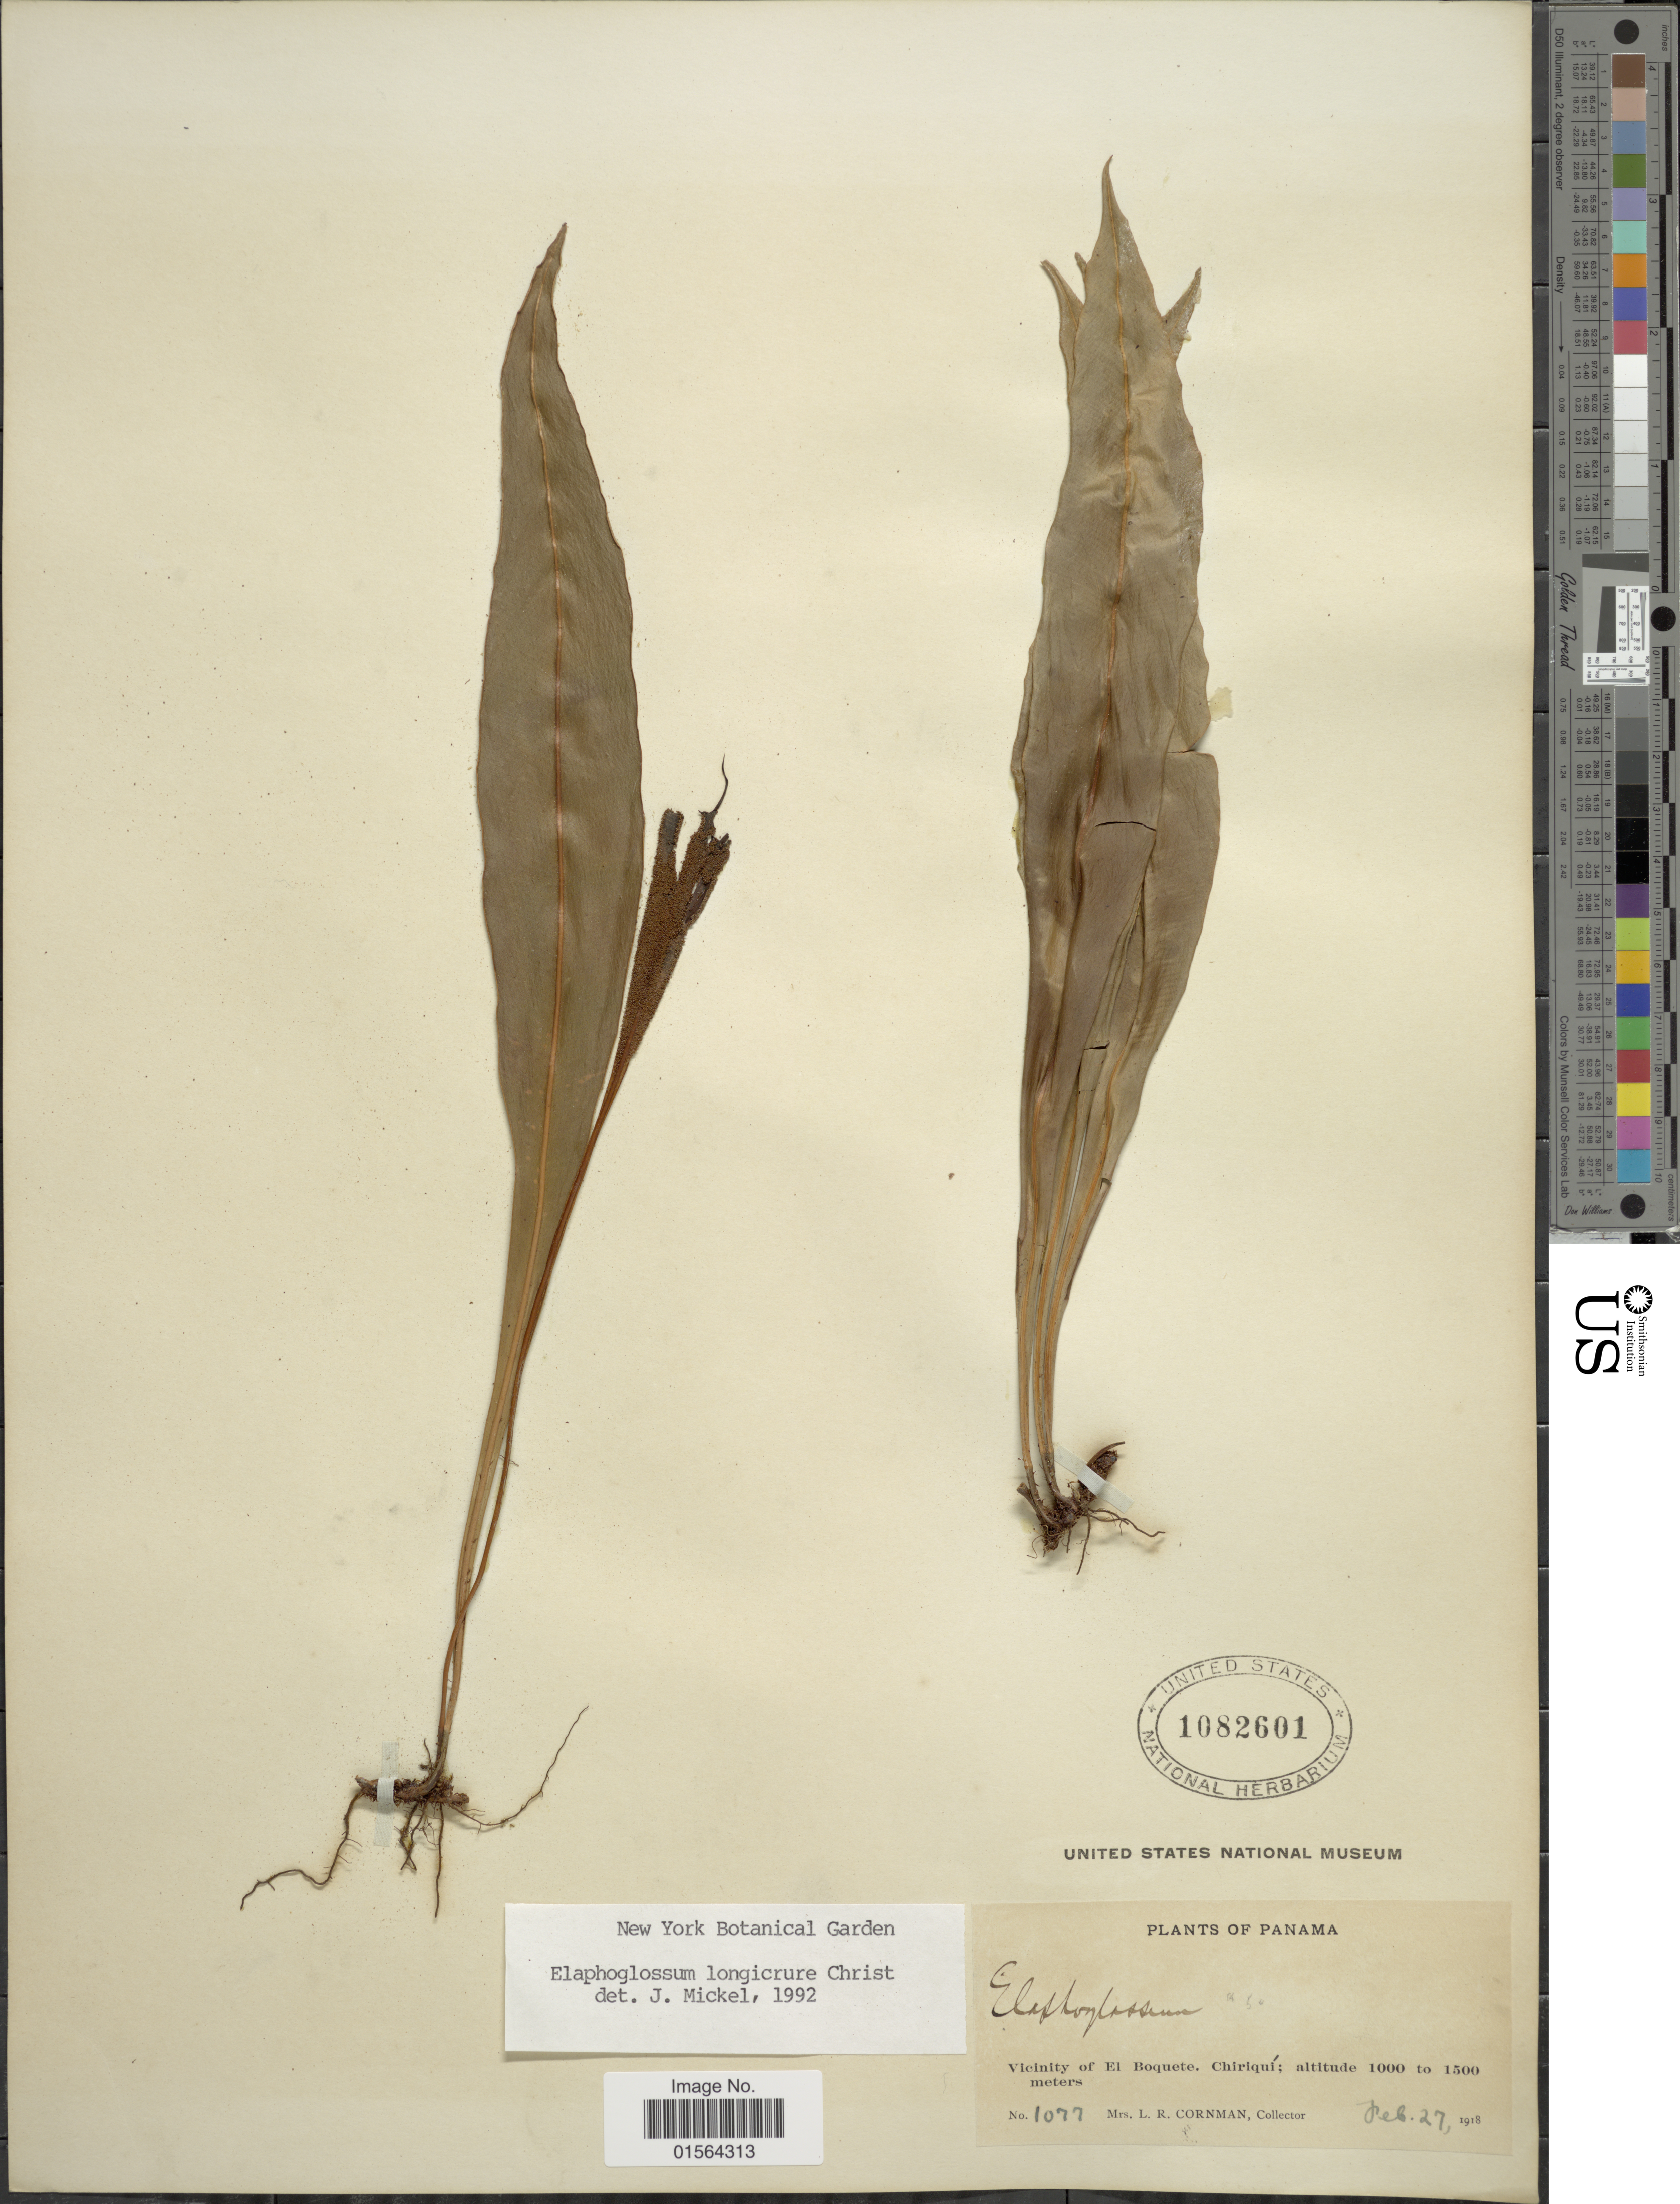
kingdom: Plantae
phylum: Tracheophyta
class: Polypodiopsida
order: Polypodiales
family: Dryopteridaceae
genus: Elaphoglossum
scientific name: Elaphoglossum longicrure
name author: Christ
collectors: L. Cornman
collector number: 1077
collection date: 1918-02-27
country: Panama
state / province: Chiriqui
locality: Vicinityof El Boquete, Chiriqui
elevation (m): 1000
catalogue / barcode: US 1082601